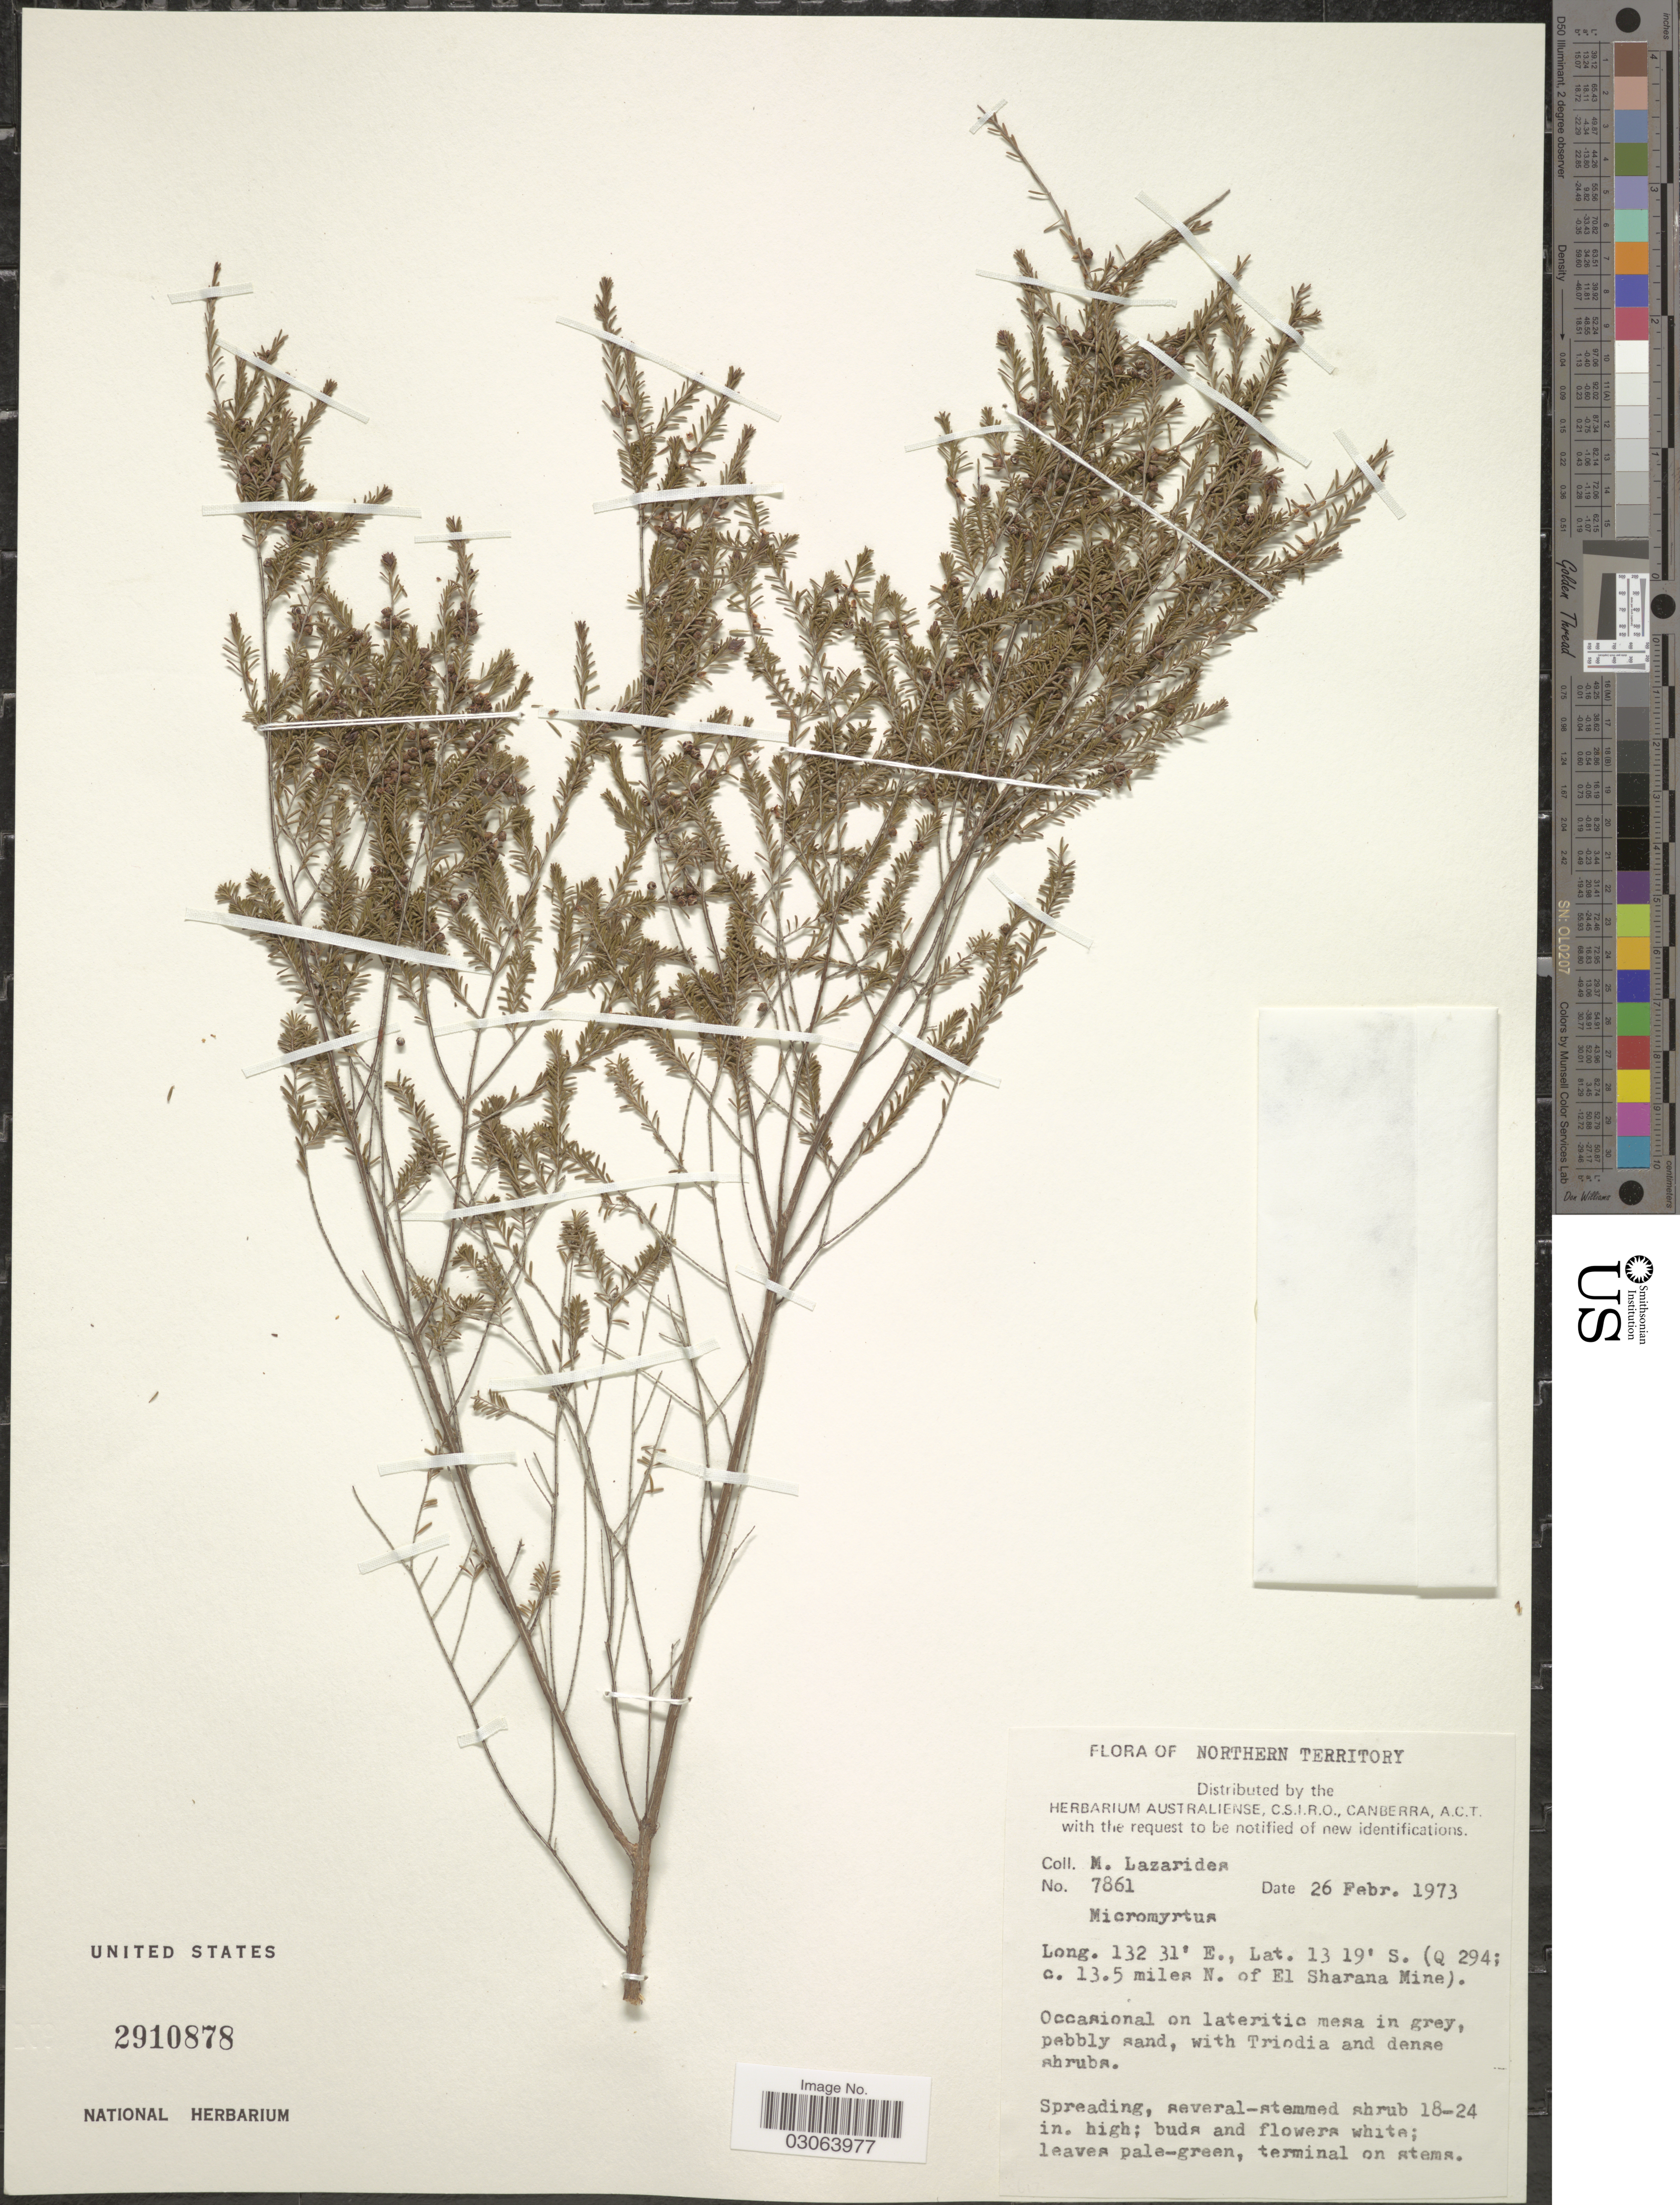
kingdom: Plantae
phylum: Tracheophyta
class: Magnoliopsida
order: Myrtales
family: Myrtaceae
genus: Micromyrtus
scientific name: Micromyrtus sp.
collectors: M. Lazarides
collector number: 7861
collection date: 1973-02-26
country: Australia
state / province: Northern Territory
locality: (Q 294; c. 13.5 miles N. of El Sharana Mine).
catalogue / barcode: US 2910878